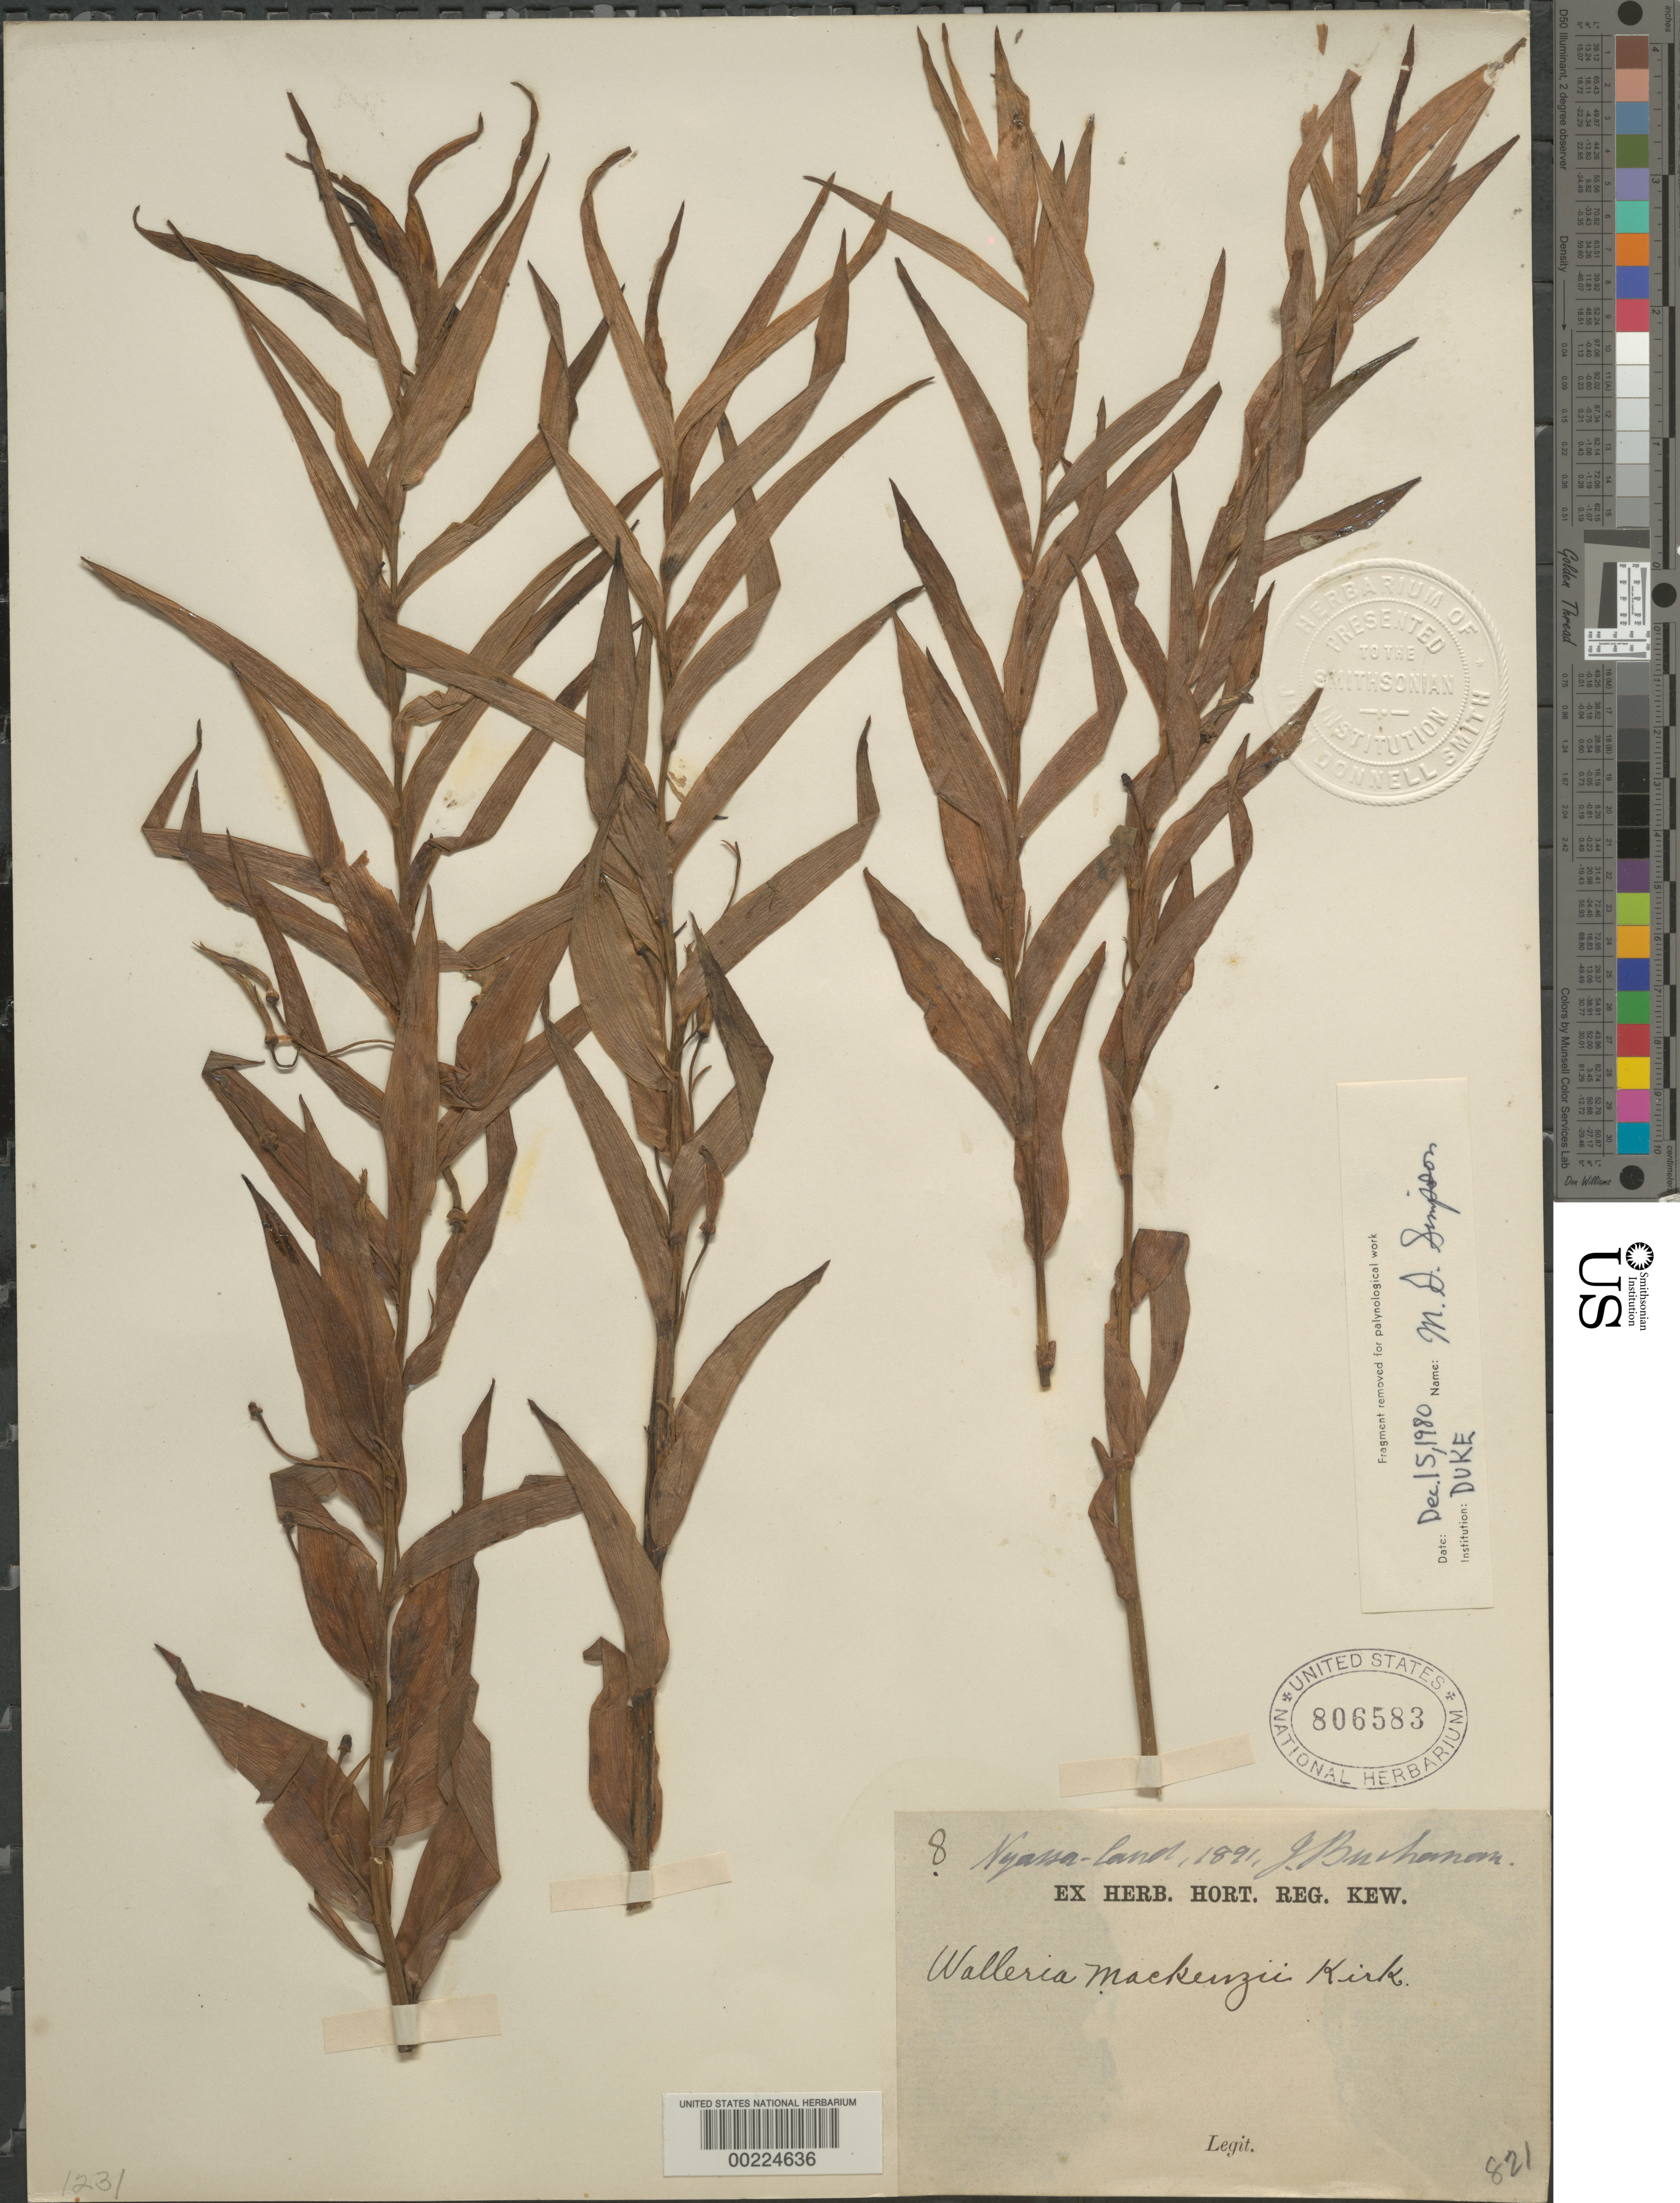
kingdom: Plantae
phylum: Tracheophyta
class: Liliopsida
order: Asparagales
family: Tecophilaeaceae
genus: Walleria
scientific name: Walleria mackenzii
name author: J. Kirk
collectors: J. Buchanan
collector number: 8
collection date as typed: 1891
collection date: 1891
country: Malawi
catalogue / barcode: US 806583